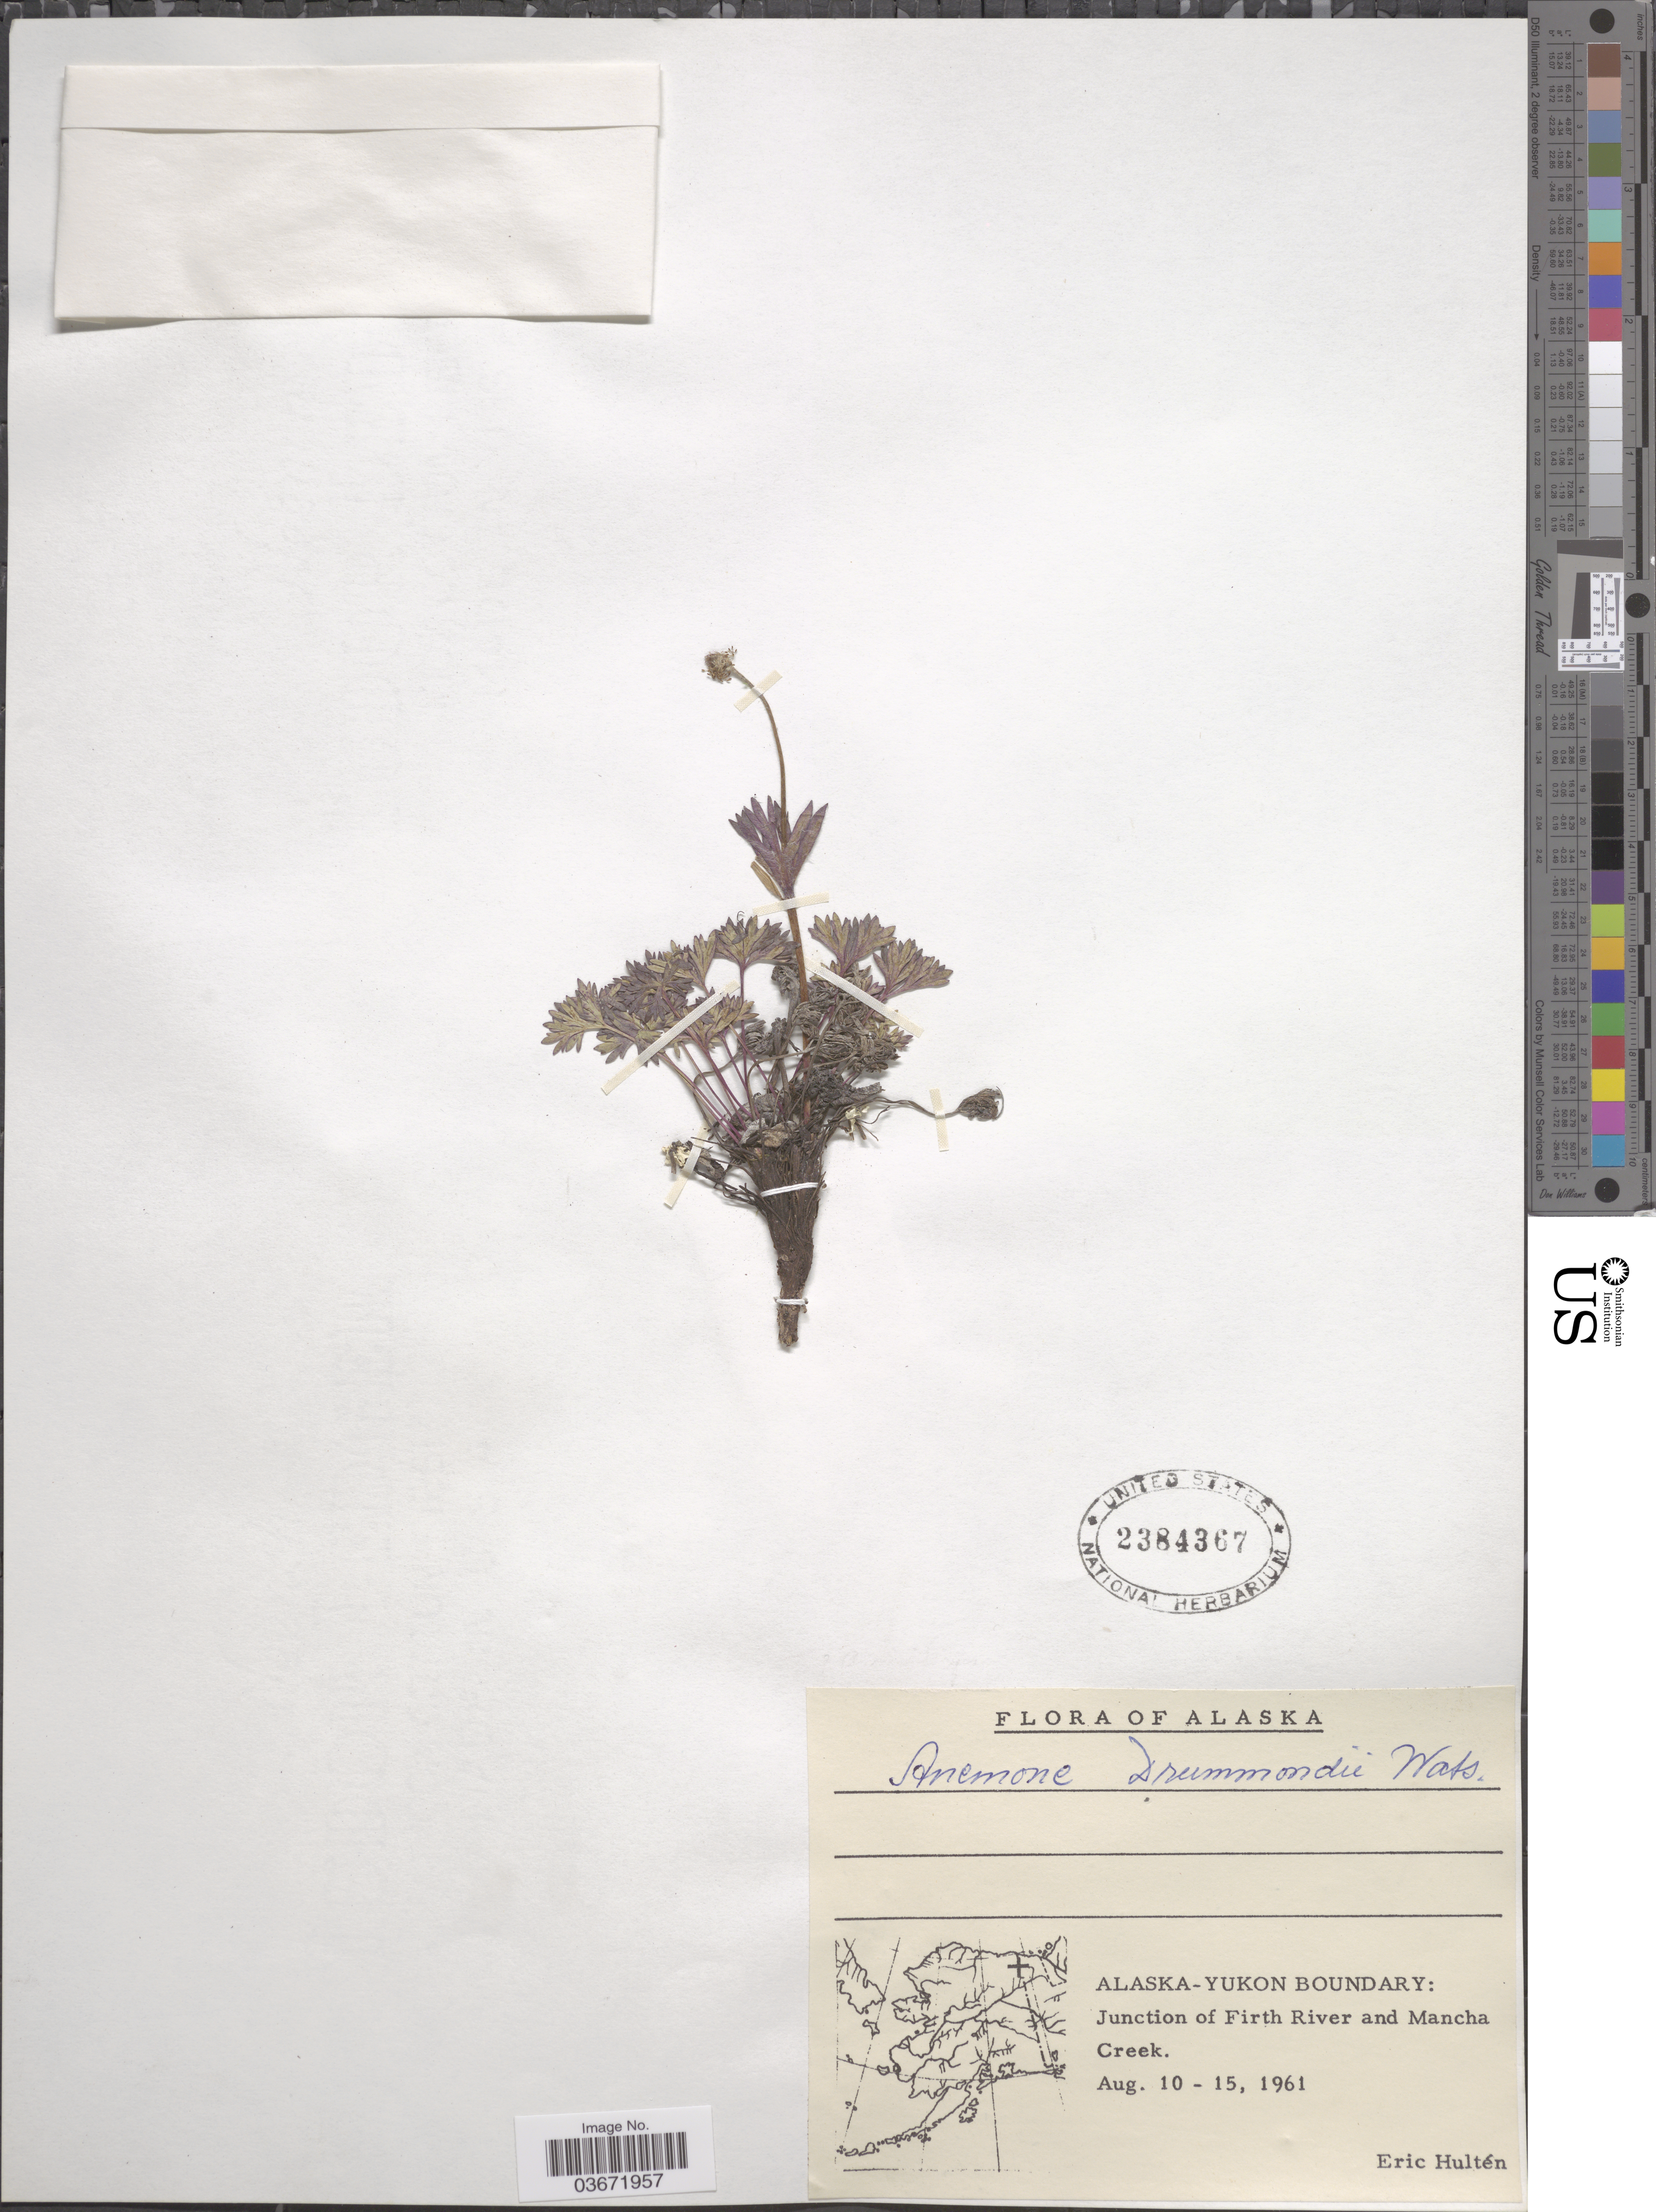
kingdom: Plantae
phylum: Tracheophyta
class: Magnoliopsida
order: Ranunculales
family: Ranunculaceae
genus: Anemone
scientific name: Anemone drummondii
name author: S. Watson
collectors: E. G. Hultén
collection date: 1961-08-10/1961-08-15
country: United States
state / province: Alaska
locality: Alaska-Yukon Boundary: Junction of Firth River and Mancha Creek.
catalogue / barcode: US 2384367